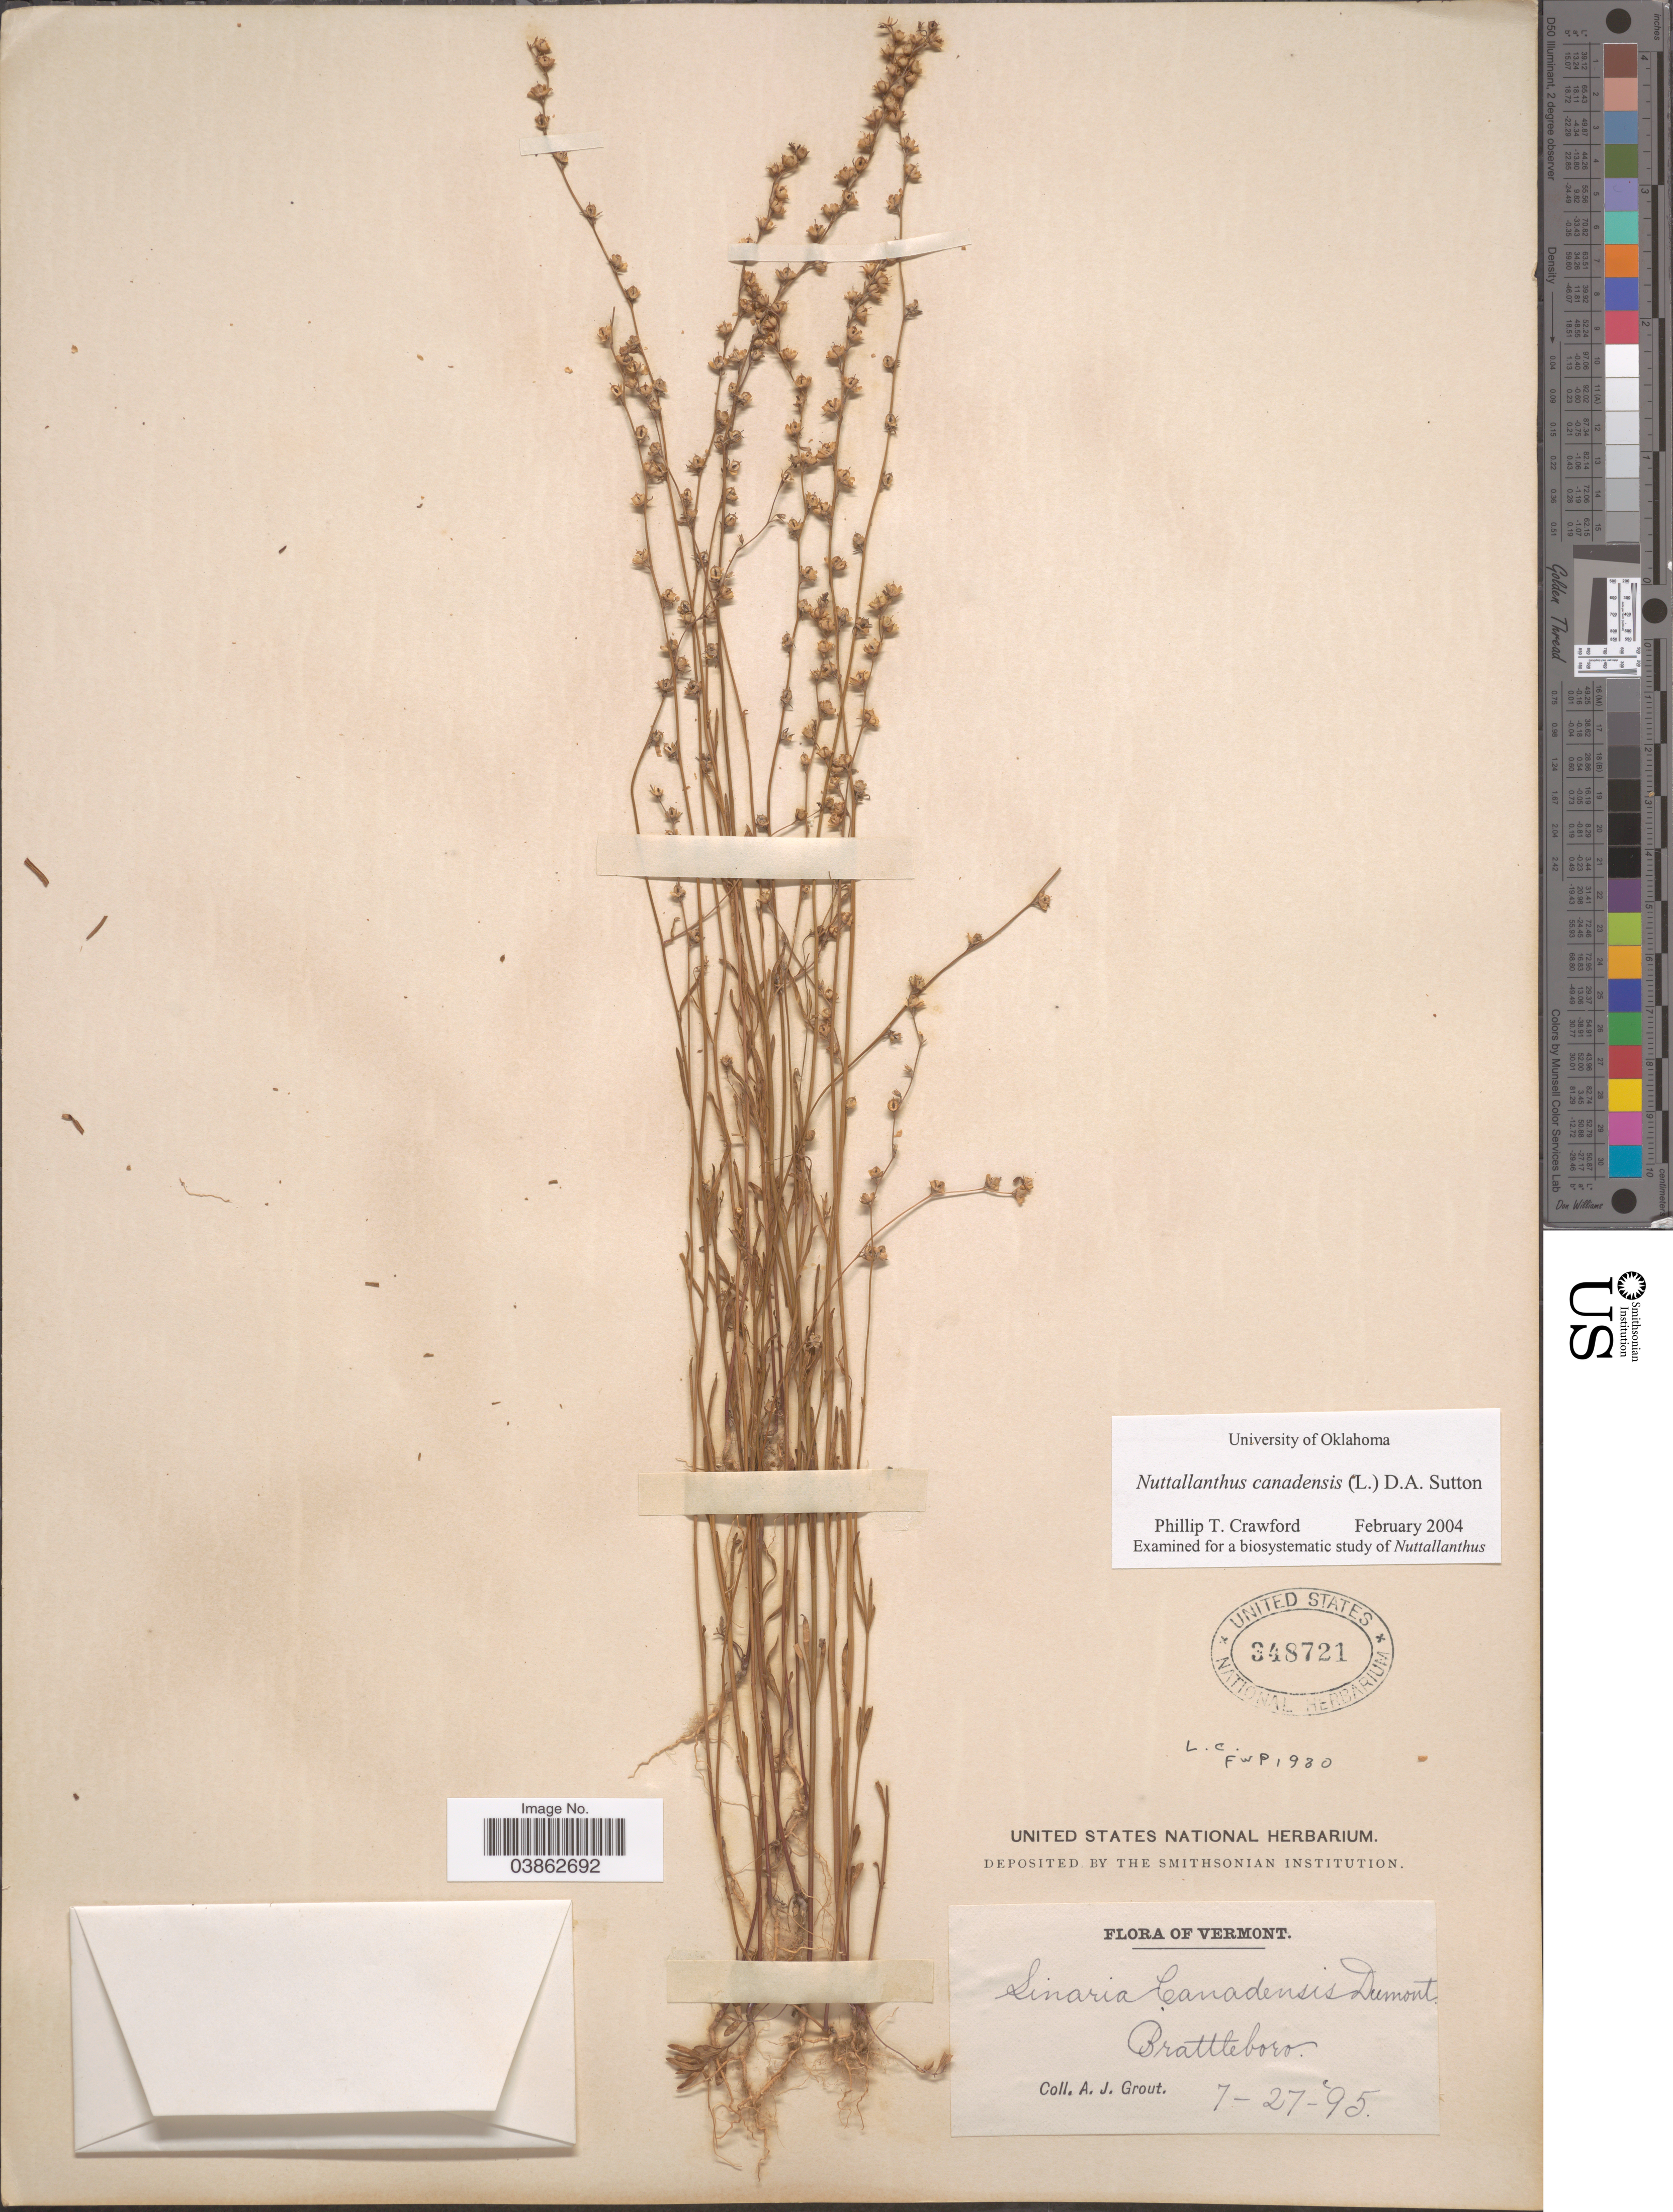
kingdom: Plantae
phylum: Tracheophyta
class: Magnoliopsida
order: Lamiales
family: Plantaginaceae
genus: Linaria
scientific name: Linaria canadensis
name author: (L.) Dum. Cours.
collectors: A. J. Grout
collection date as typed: Transcribed d/m/y: 27/7/95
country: United States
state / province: Vermont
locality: Brattleboro.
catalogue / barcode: US 348721